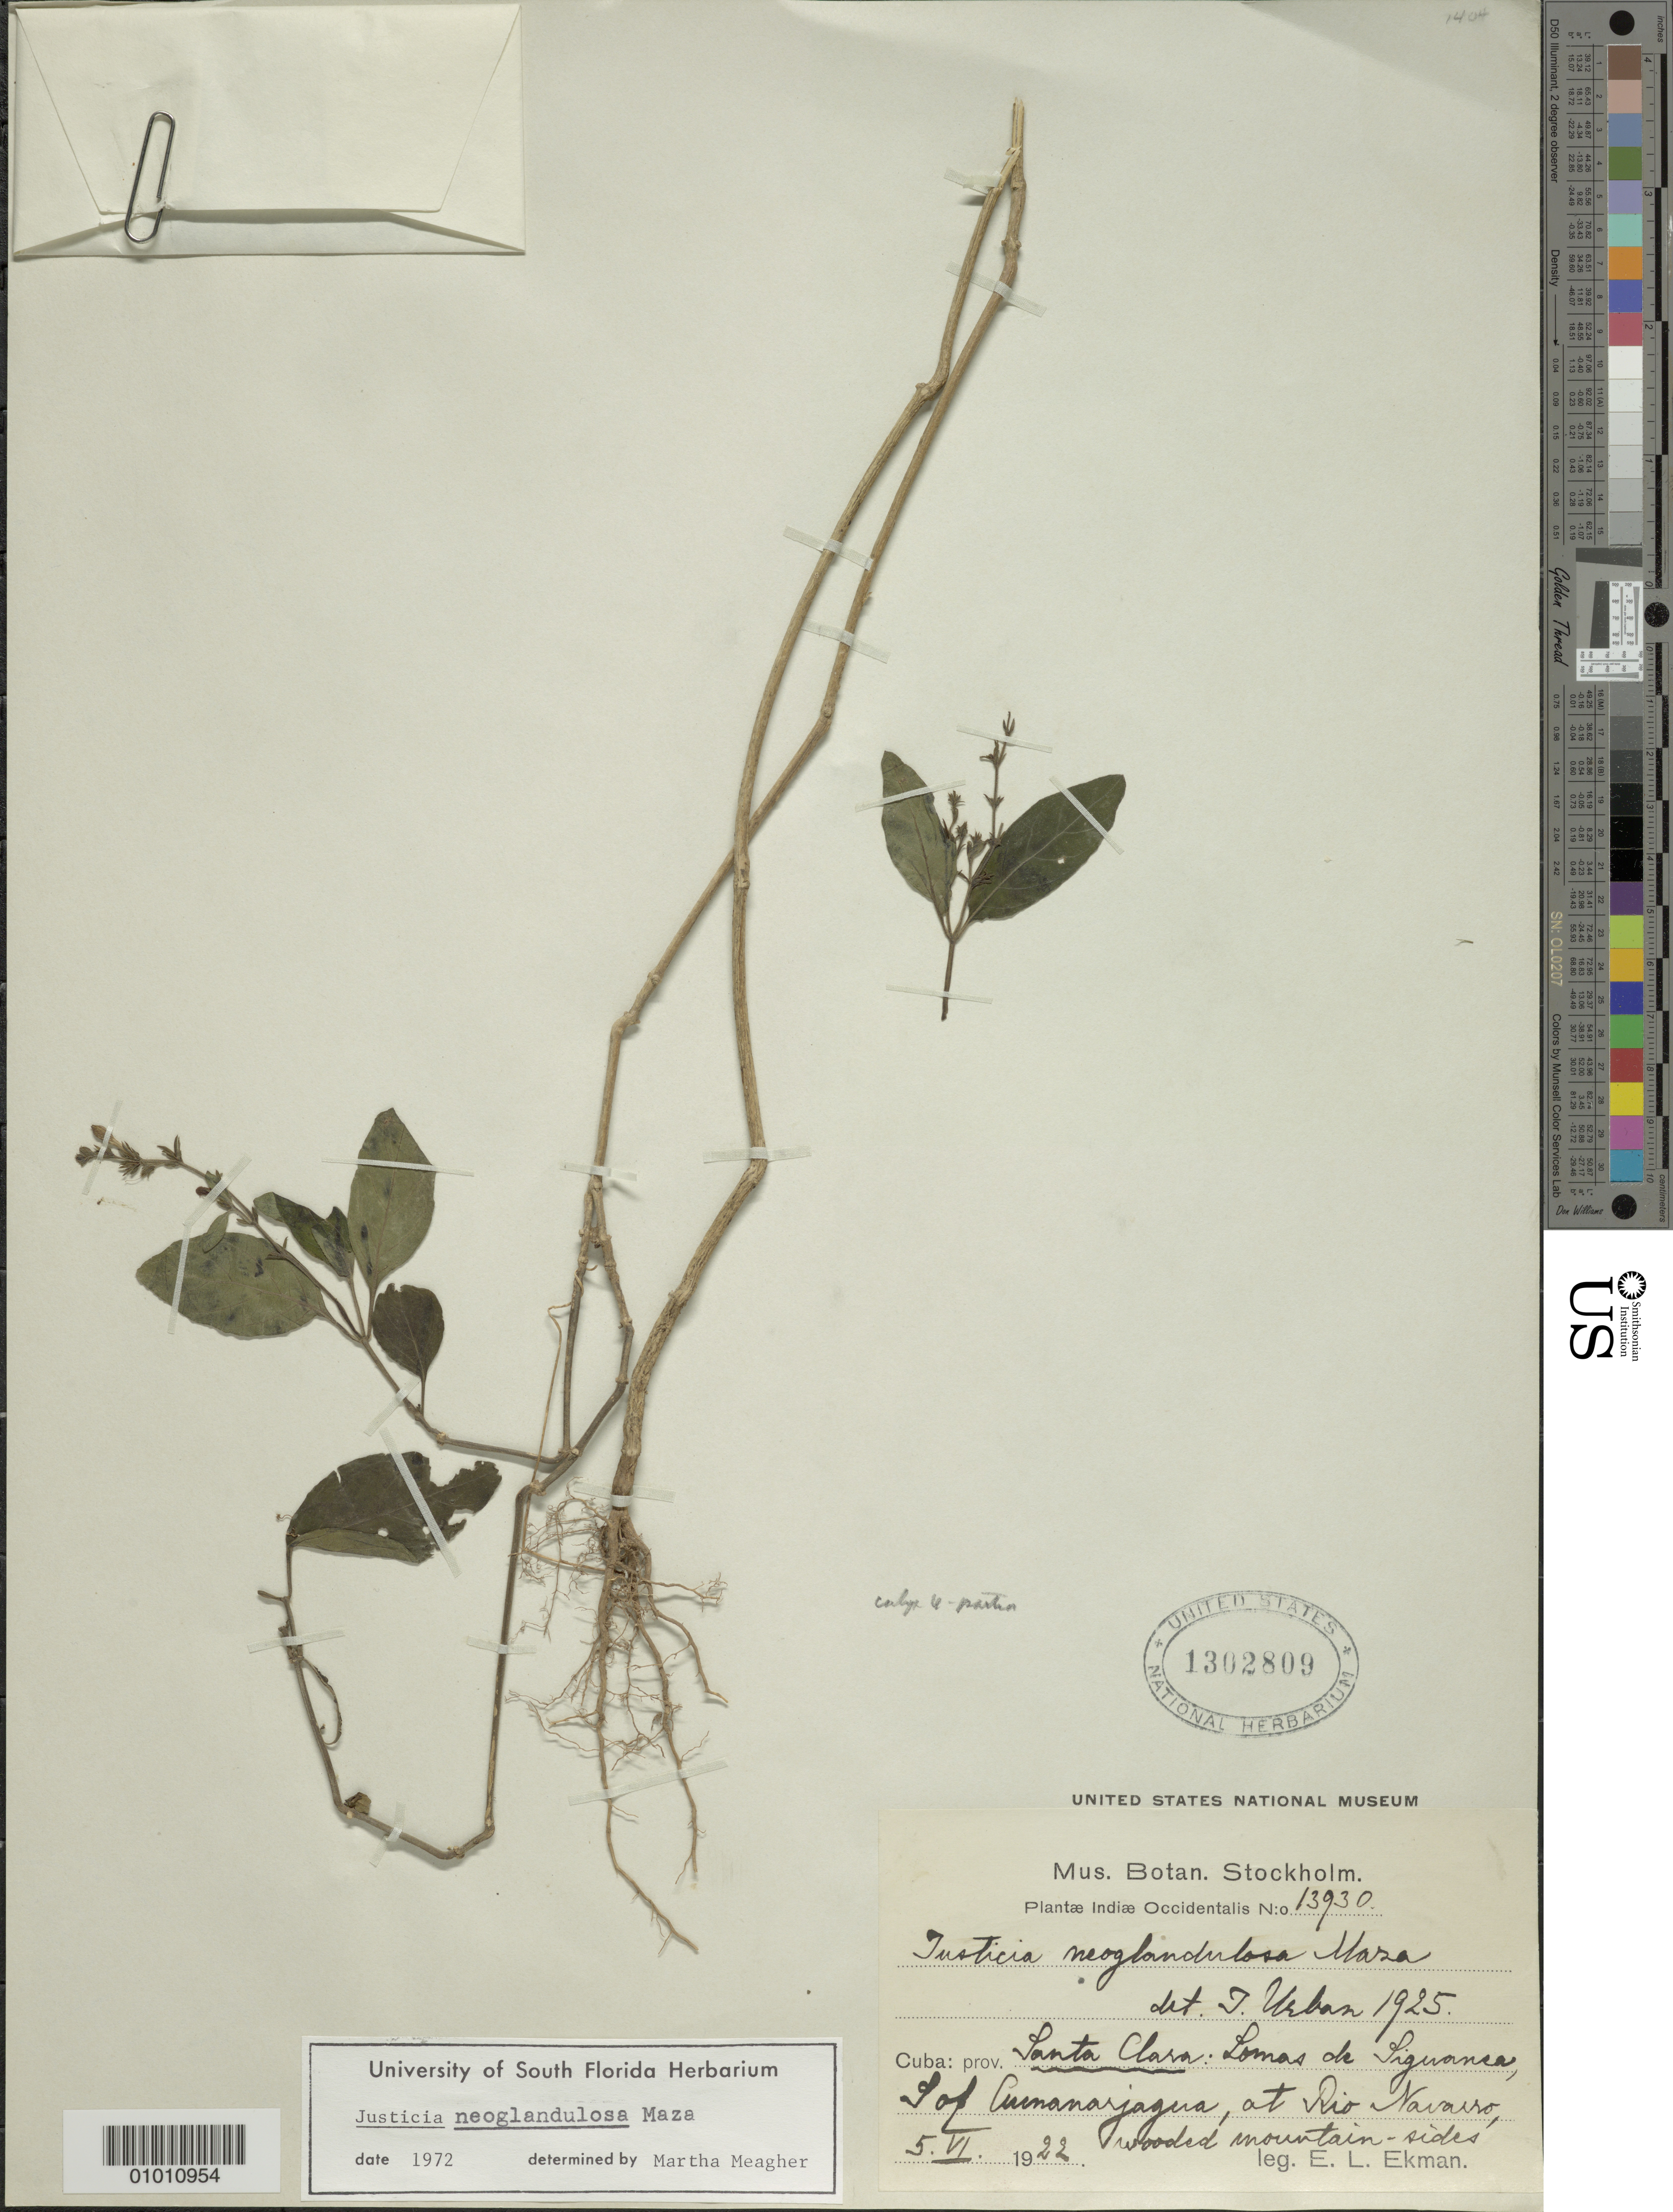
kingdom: Plantae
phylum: Tracheophyta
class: Magnoliopsida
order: Lamiales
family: Acanthaceae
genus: Justicia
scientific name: Justicia neoglandulosa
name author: M. Gómez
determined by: Meagher, M.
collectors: E. L. Ekman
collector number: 13930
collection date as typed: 05 Jun 1922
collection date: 1922-06-05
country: Cuba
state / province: Santa Clara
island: Cuba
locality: Lomas de Siguanca, S of Cumanarjagua, at Río Navarro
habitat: Wooded mountainsides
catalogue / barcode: US 1302809